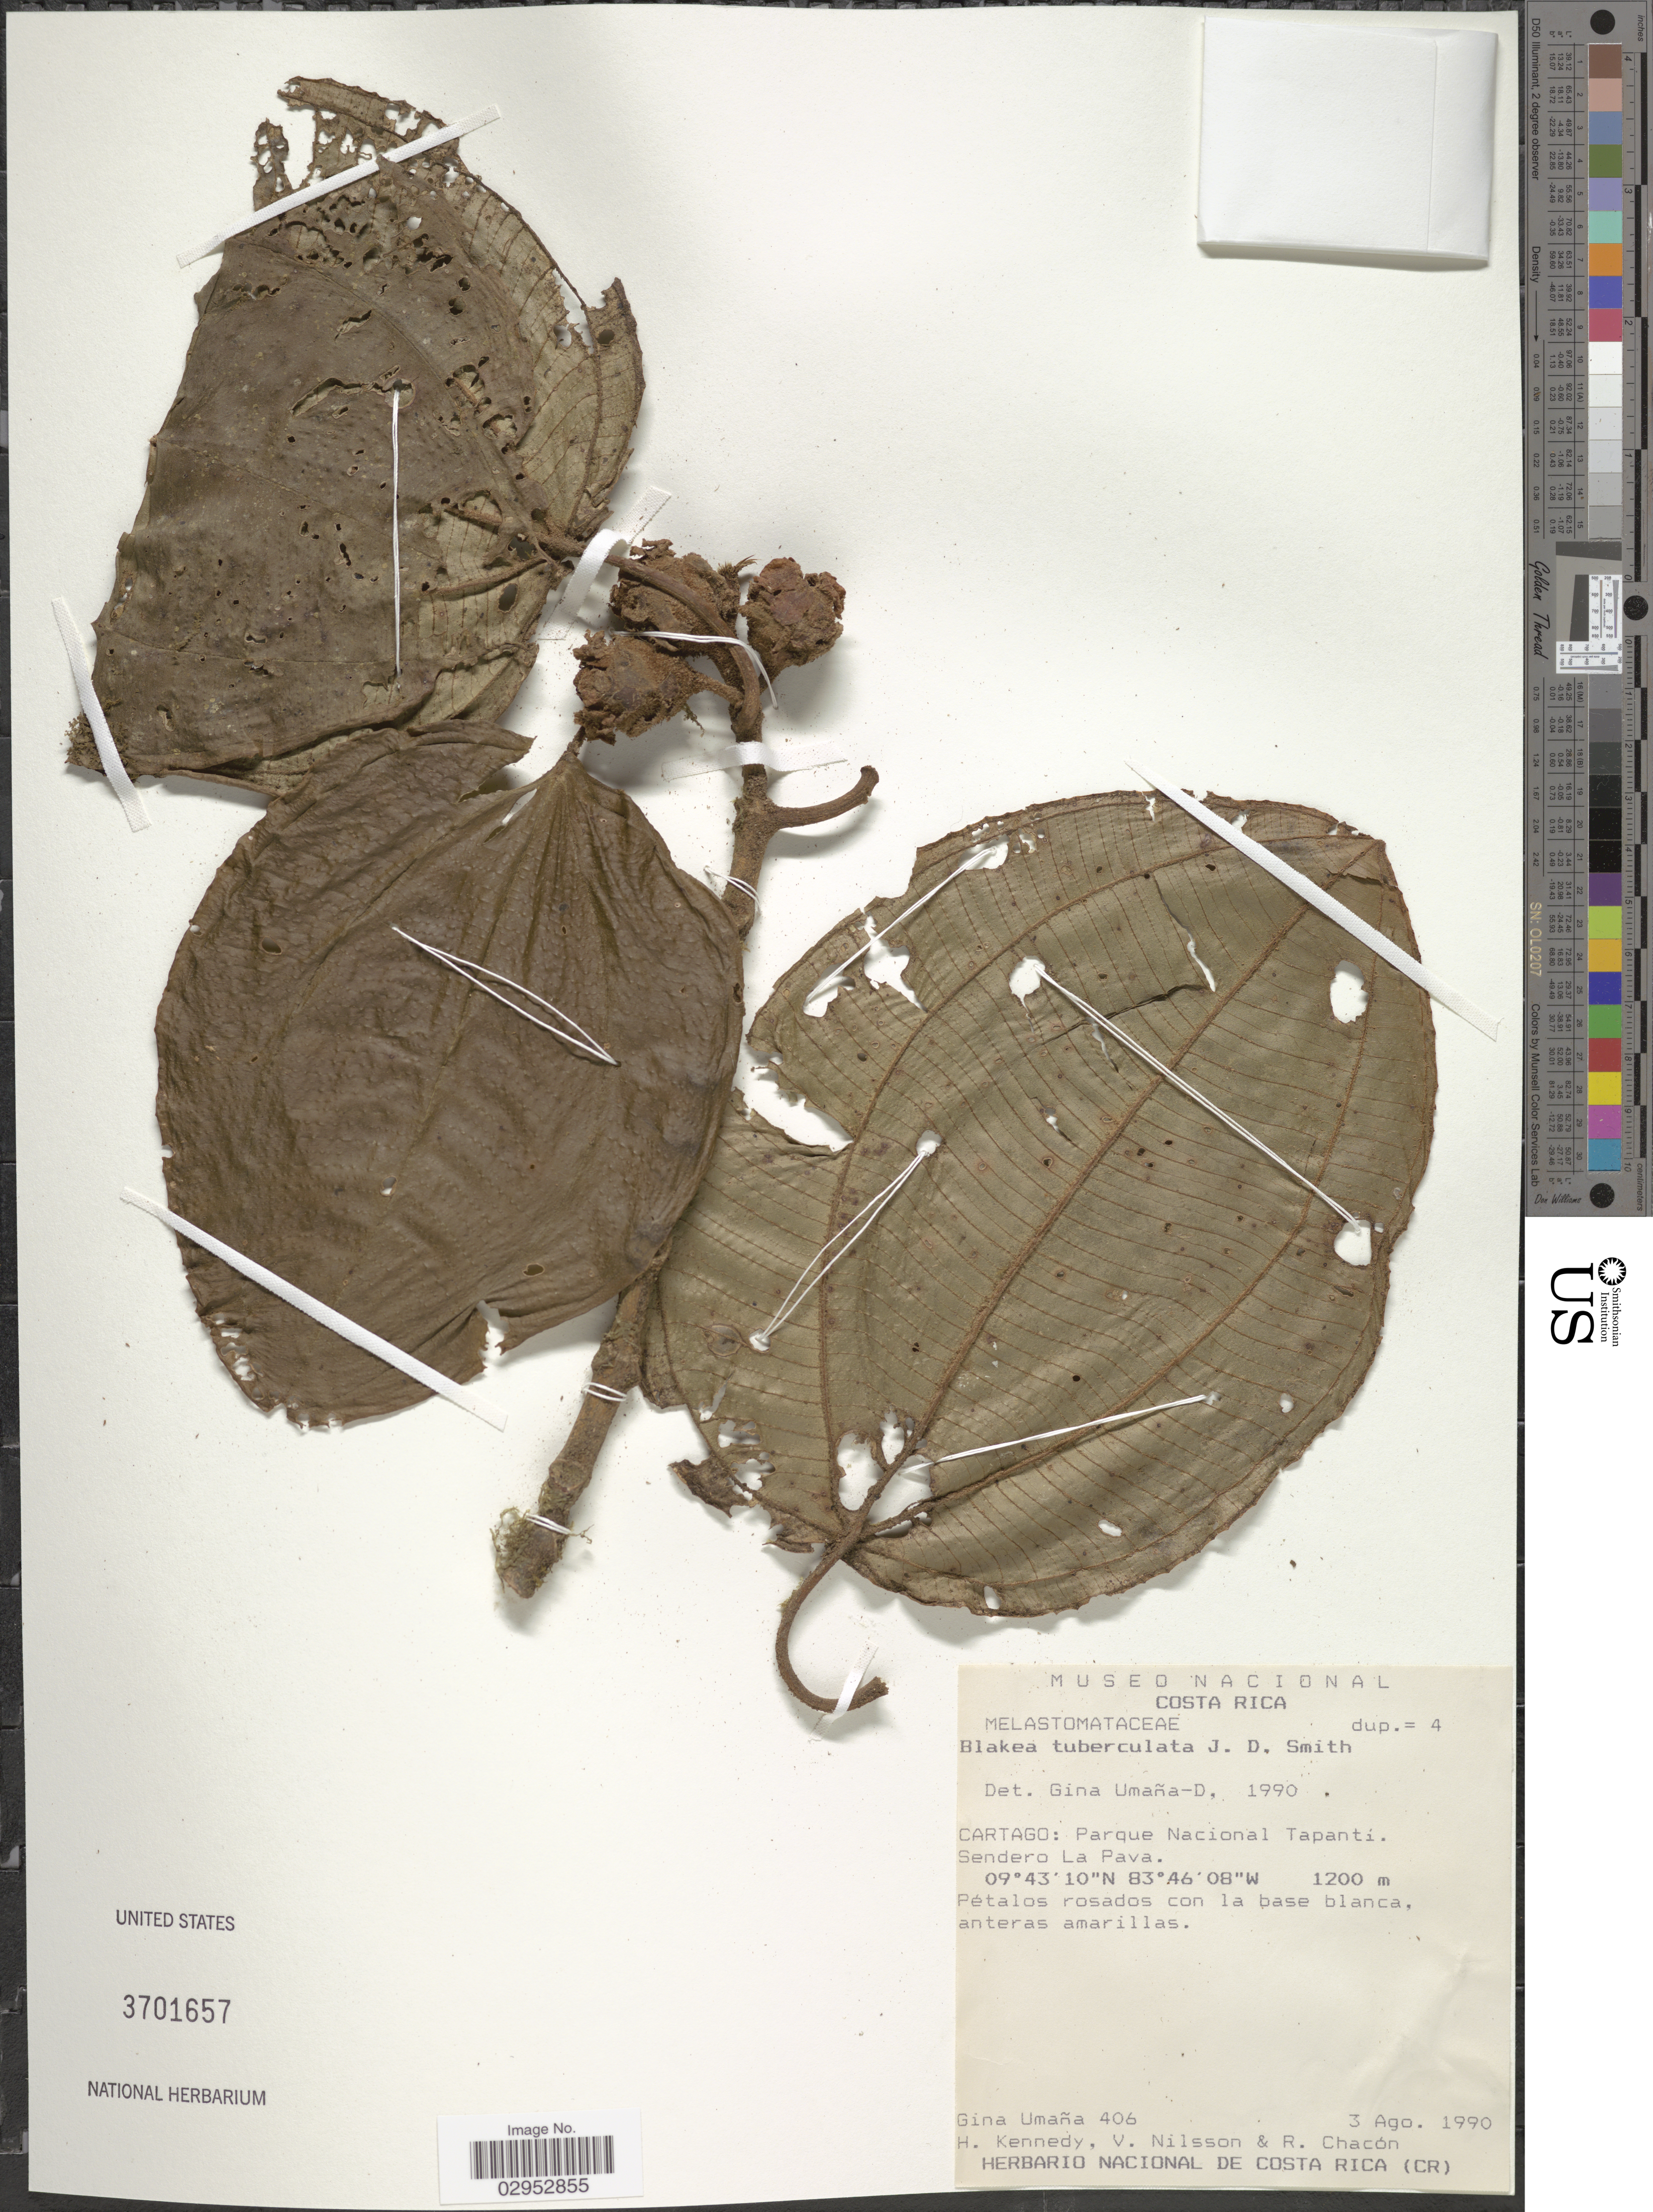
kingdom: Plantae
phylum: Tracheophyta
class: Magnoliopsida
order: Myrtales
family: Melastomataceae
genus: Blakea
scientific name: Blakea tuberculata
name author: Donn. Sm.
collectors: G. Umana, H. Kennedy, V. Nilsson & R. Chacón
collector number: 406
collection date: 1990-08-03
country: Costa Rica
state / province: Cartago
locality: Parque Nacional Tapanti. Sendero La Pava.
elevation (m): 1200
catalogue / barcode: US 3701657